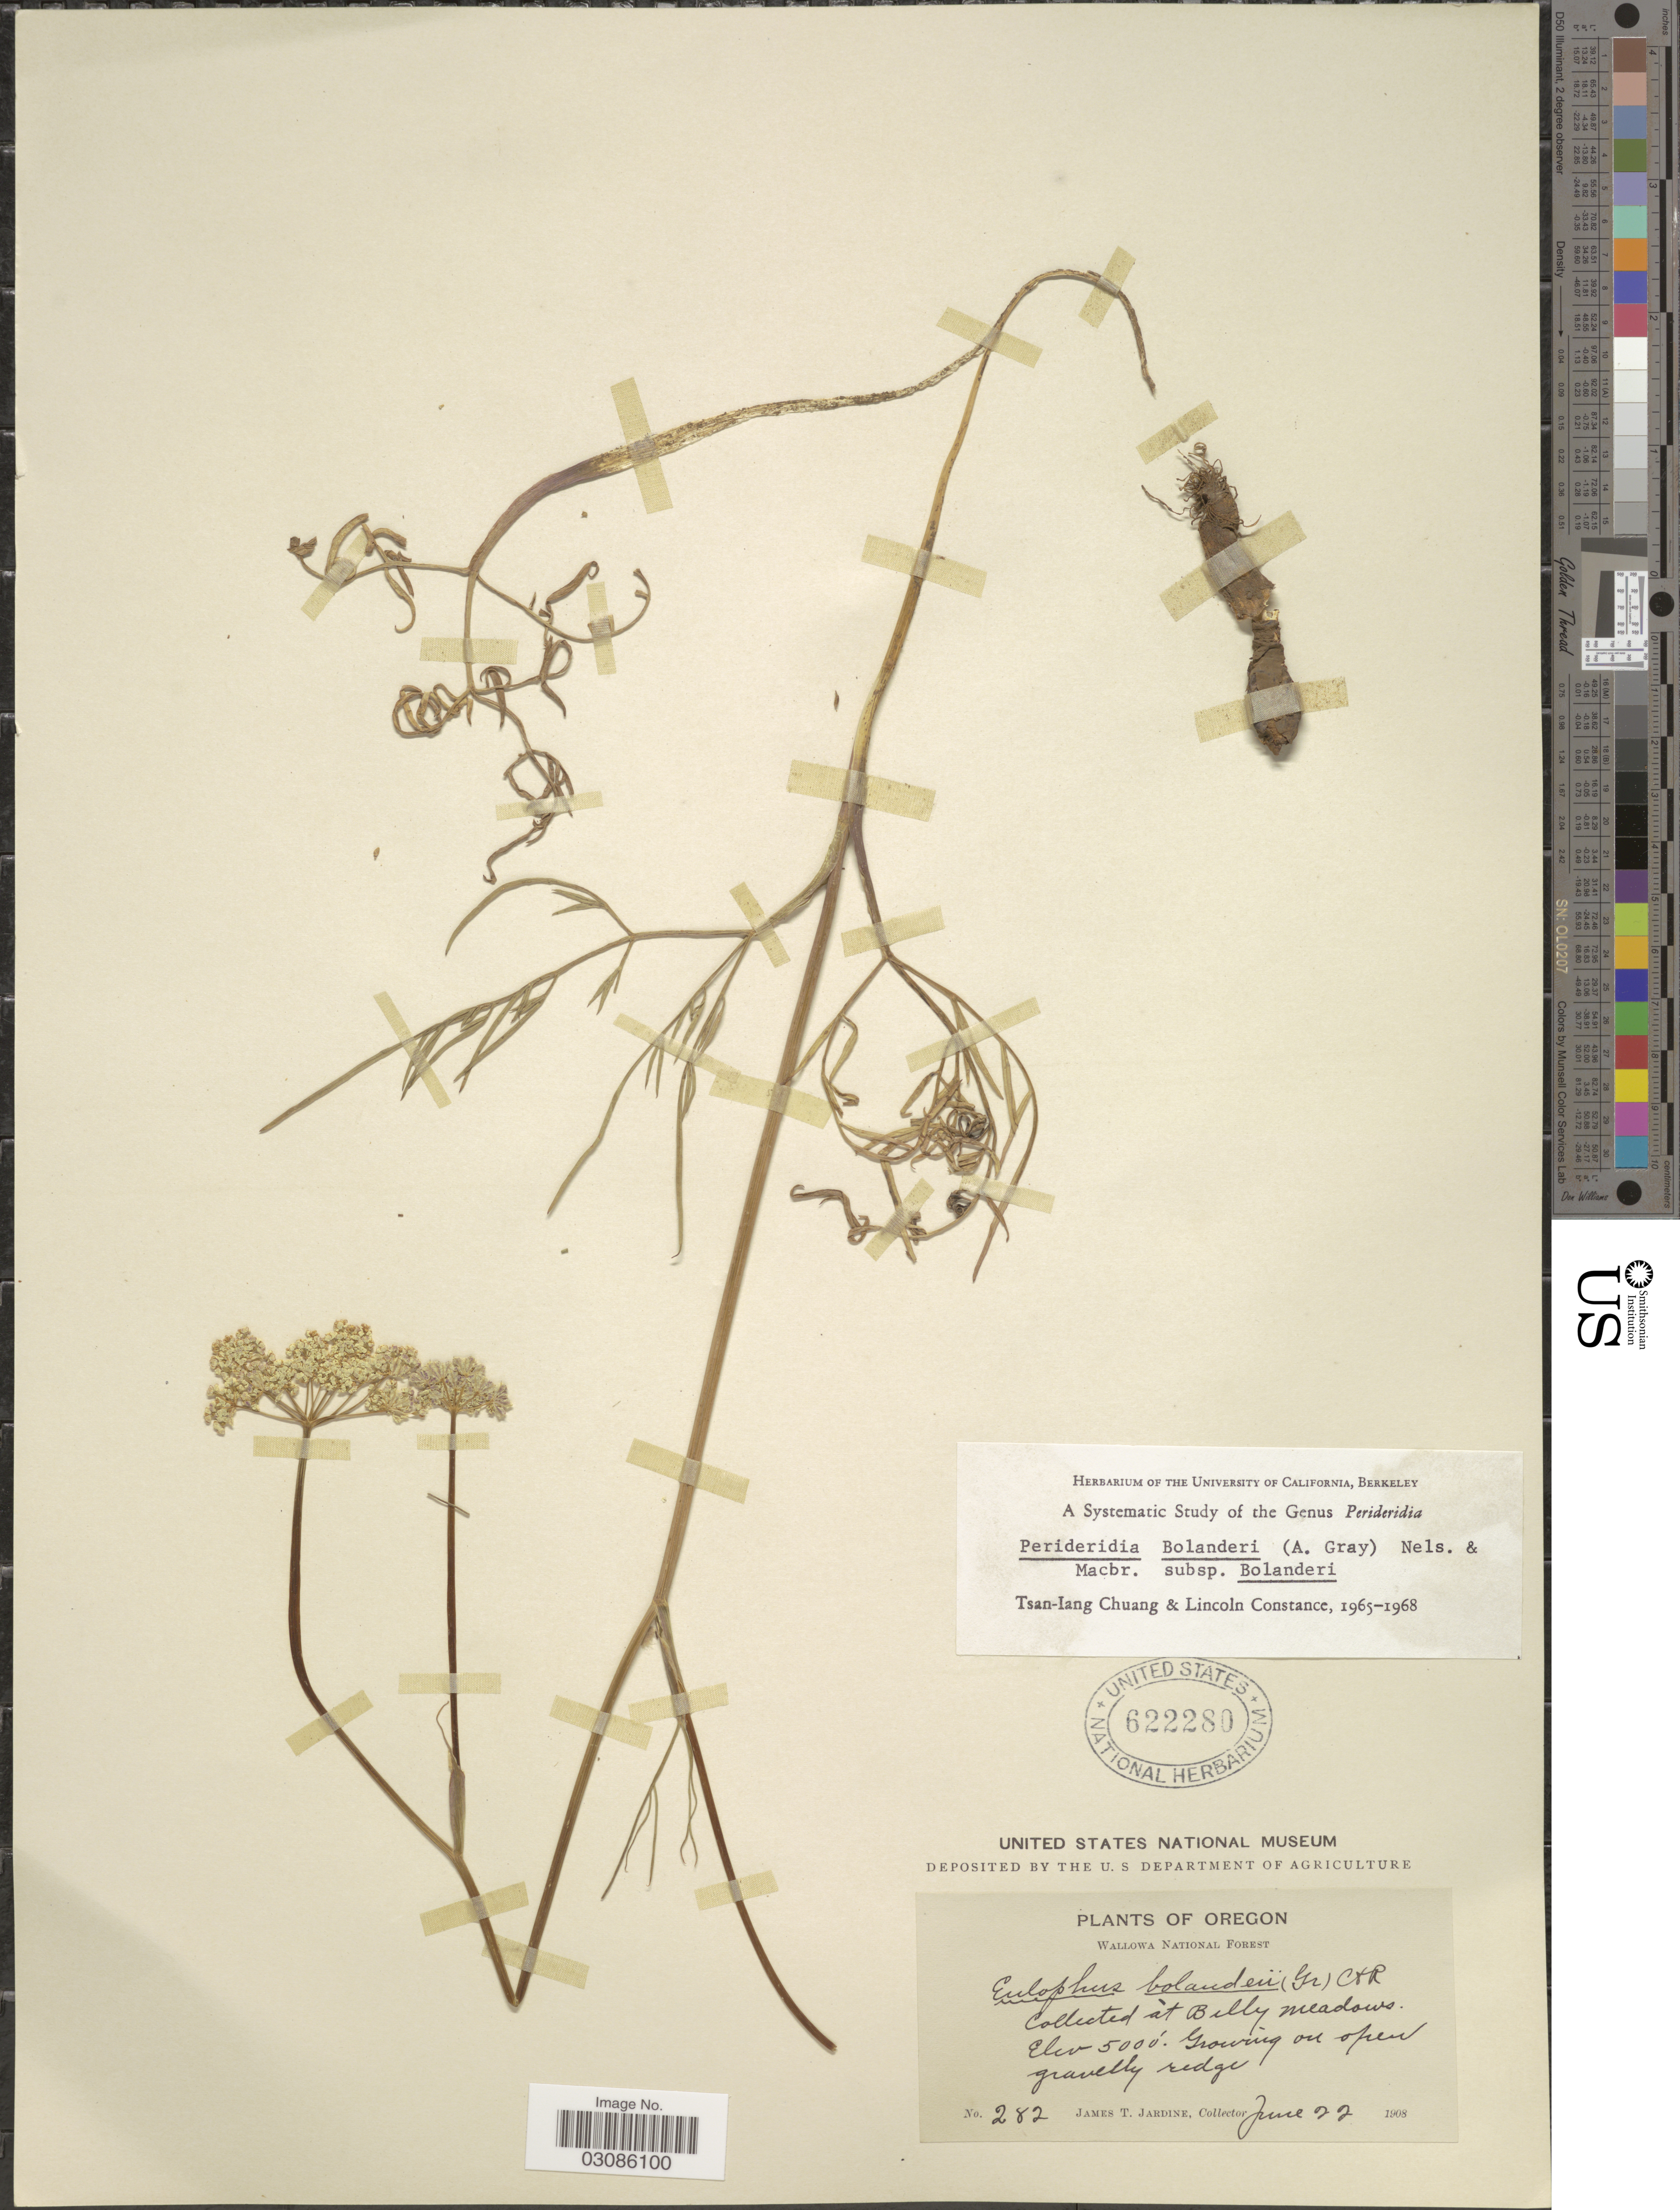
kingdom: Plantae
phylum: Tracheophyta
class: Magnoliopsida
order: Apiales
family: Apiaceae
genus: Perideridia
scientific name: Perideridia bolanderi subsp. bolanderi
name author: (A. Gray) A. Nelson & J.F. Macbr.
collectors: J. T. Jardine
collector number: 282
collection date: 1908-06-22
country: United States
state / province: Oregon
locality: Wallowa National Forest, Billy meadows.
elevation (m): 1524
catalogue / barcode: US 622280